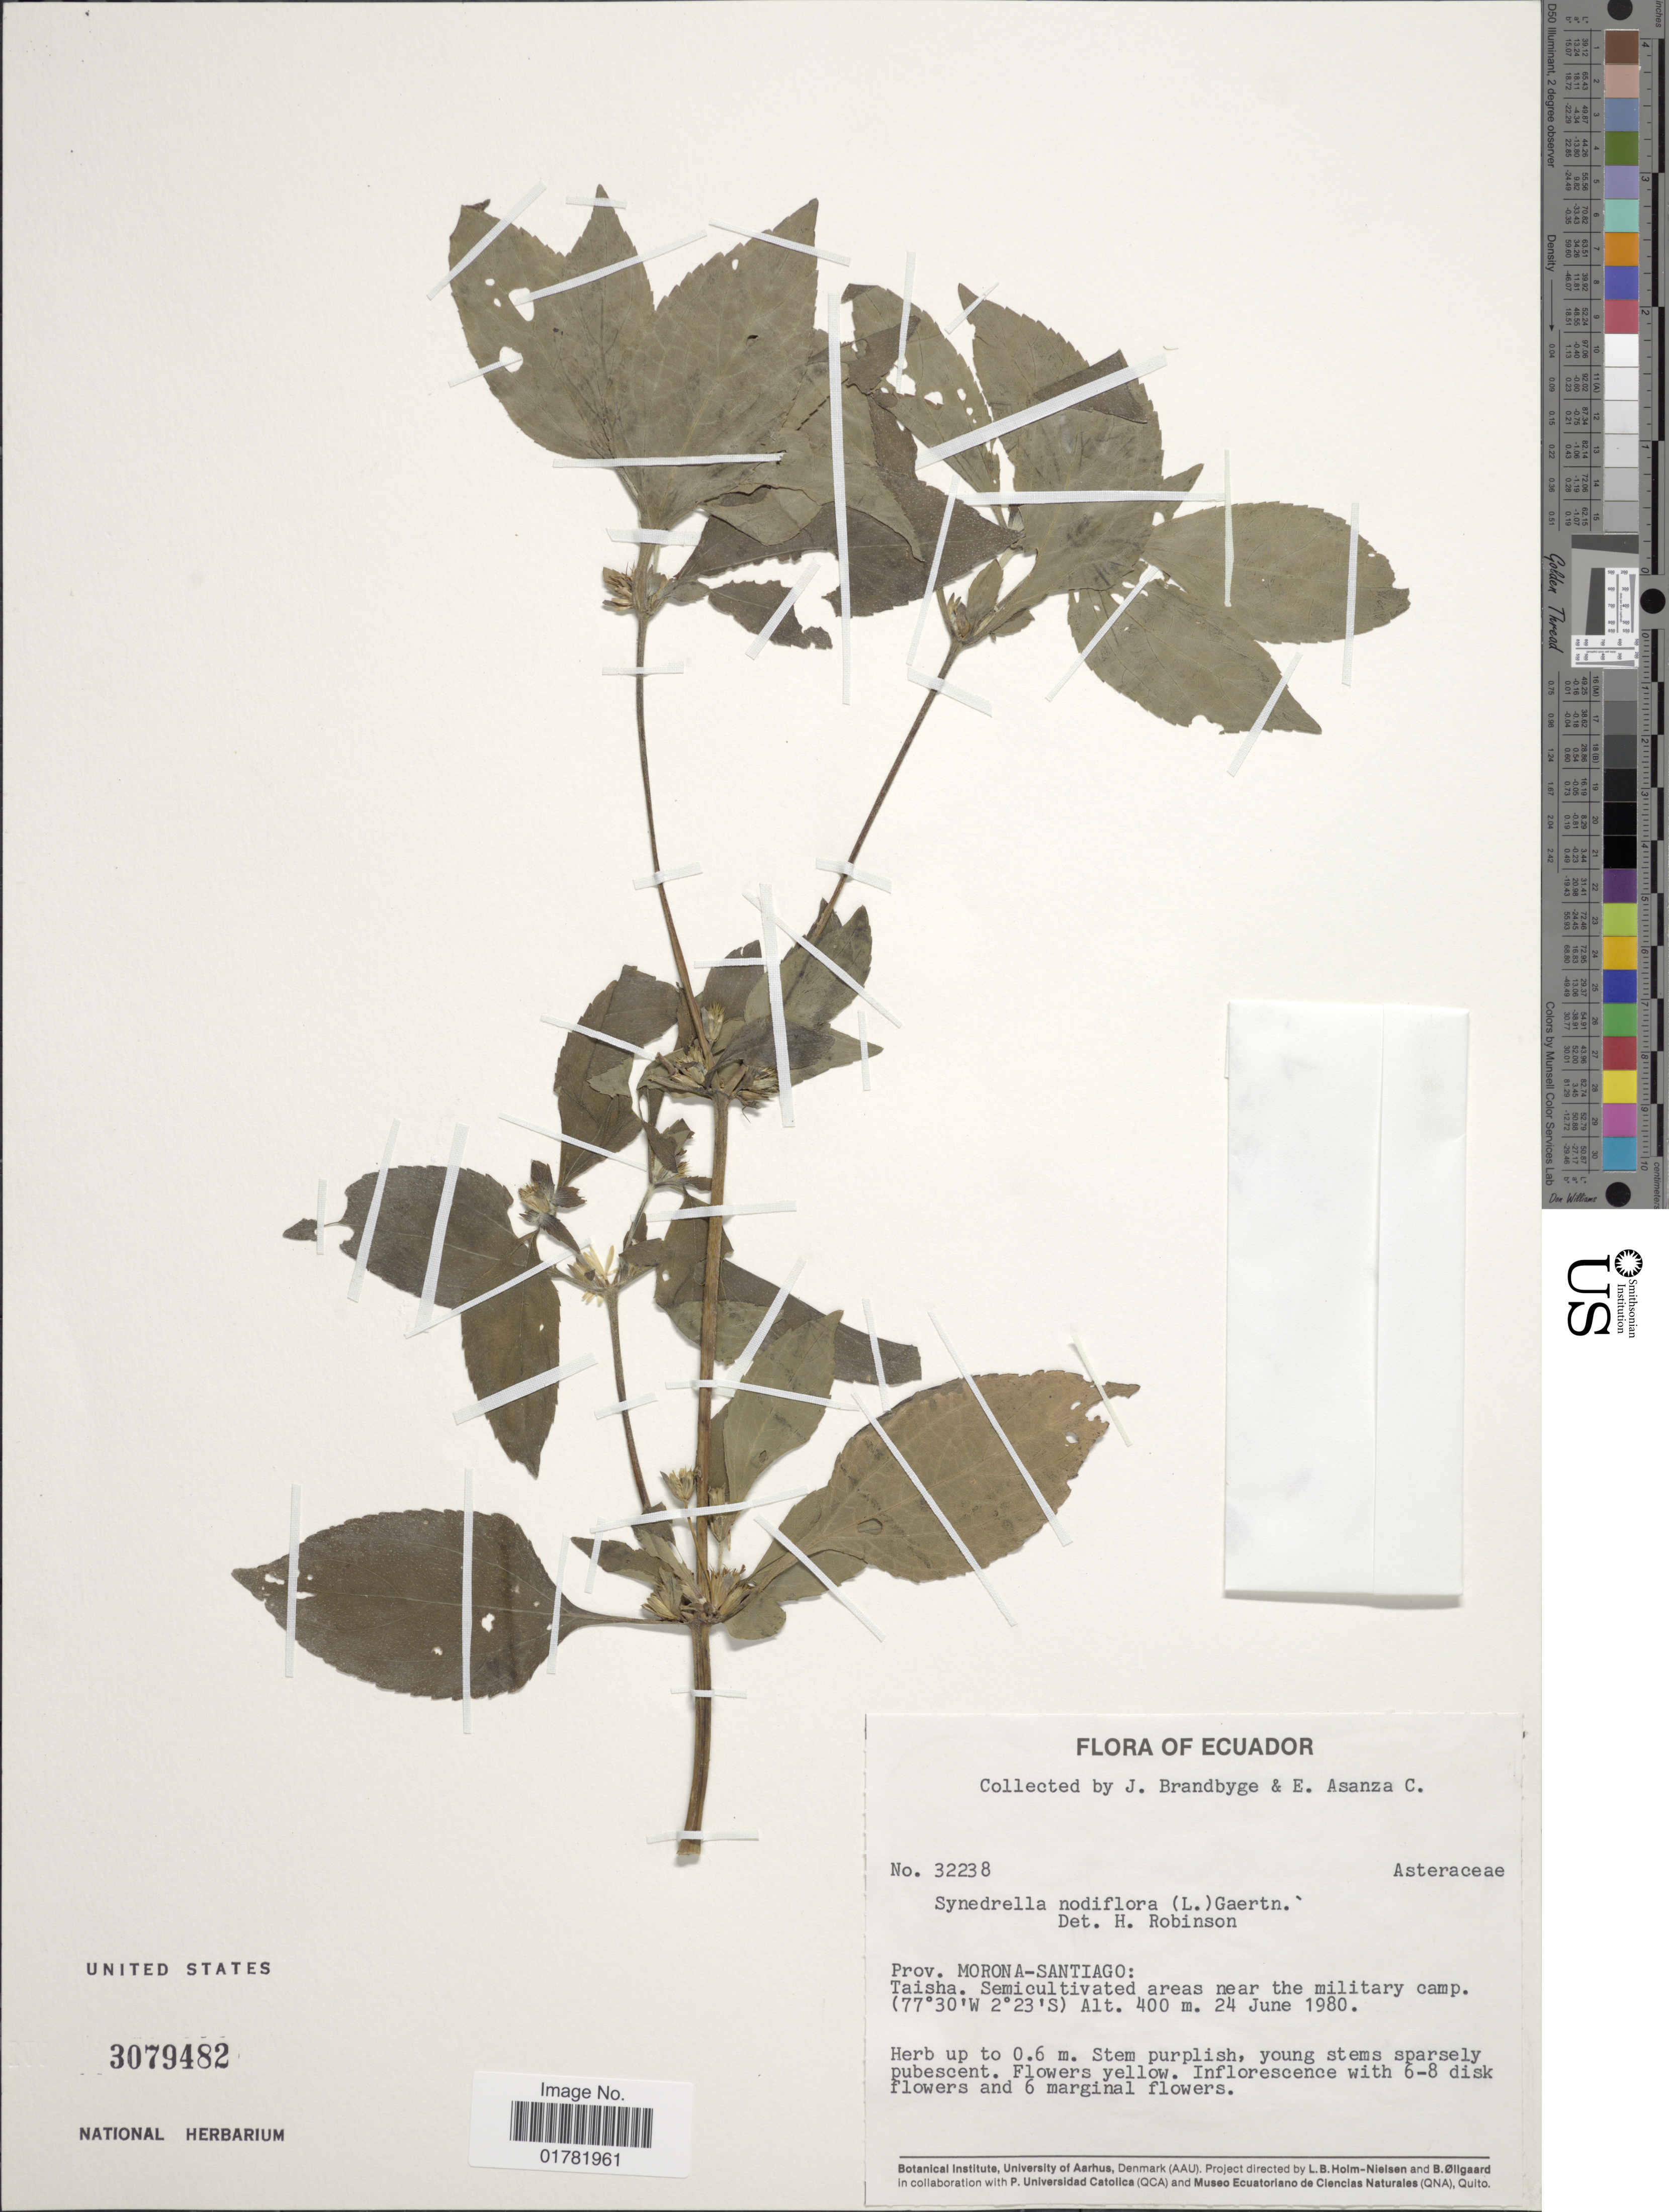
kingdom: Plantae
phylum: Tracheophyta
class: Magnoliopsida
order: Asterales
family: Asteraceae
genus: Synedrella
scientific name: Synedrella nodiflora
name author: (L.) Gaertn.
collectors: J. Brandbyge & E. Asanza C.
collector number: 32238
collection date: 1980-06-24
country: Ecuador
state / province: Morona-Santiago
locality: Taisha. Semicultivated areas near the military camp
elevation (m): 400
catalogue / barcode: US 3079482